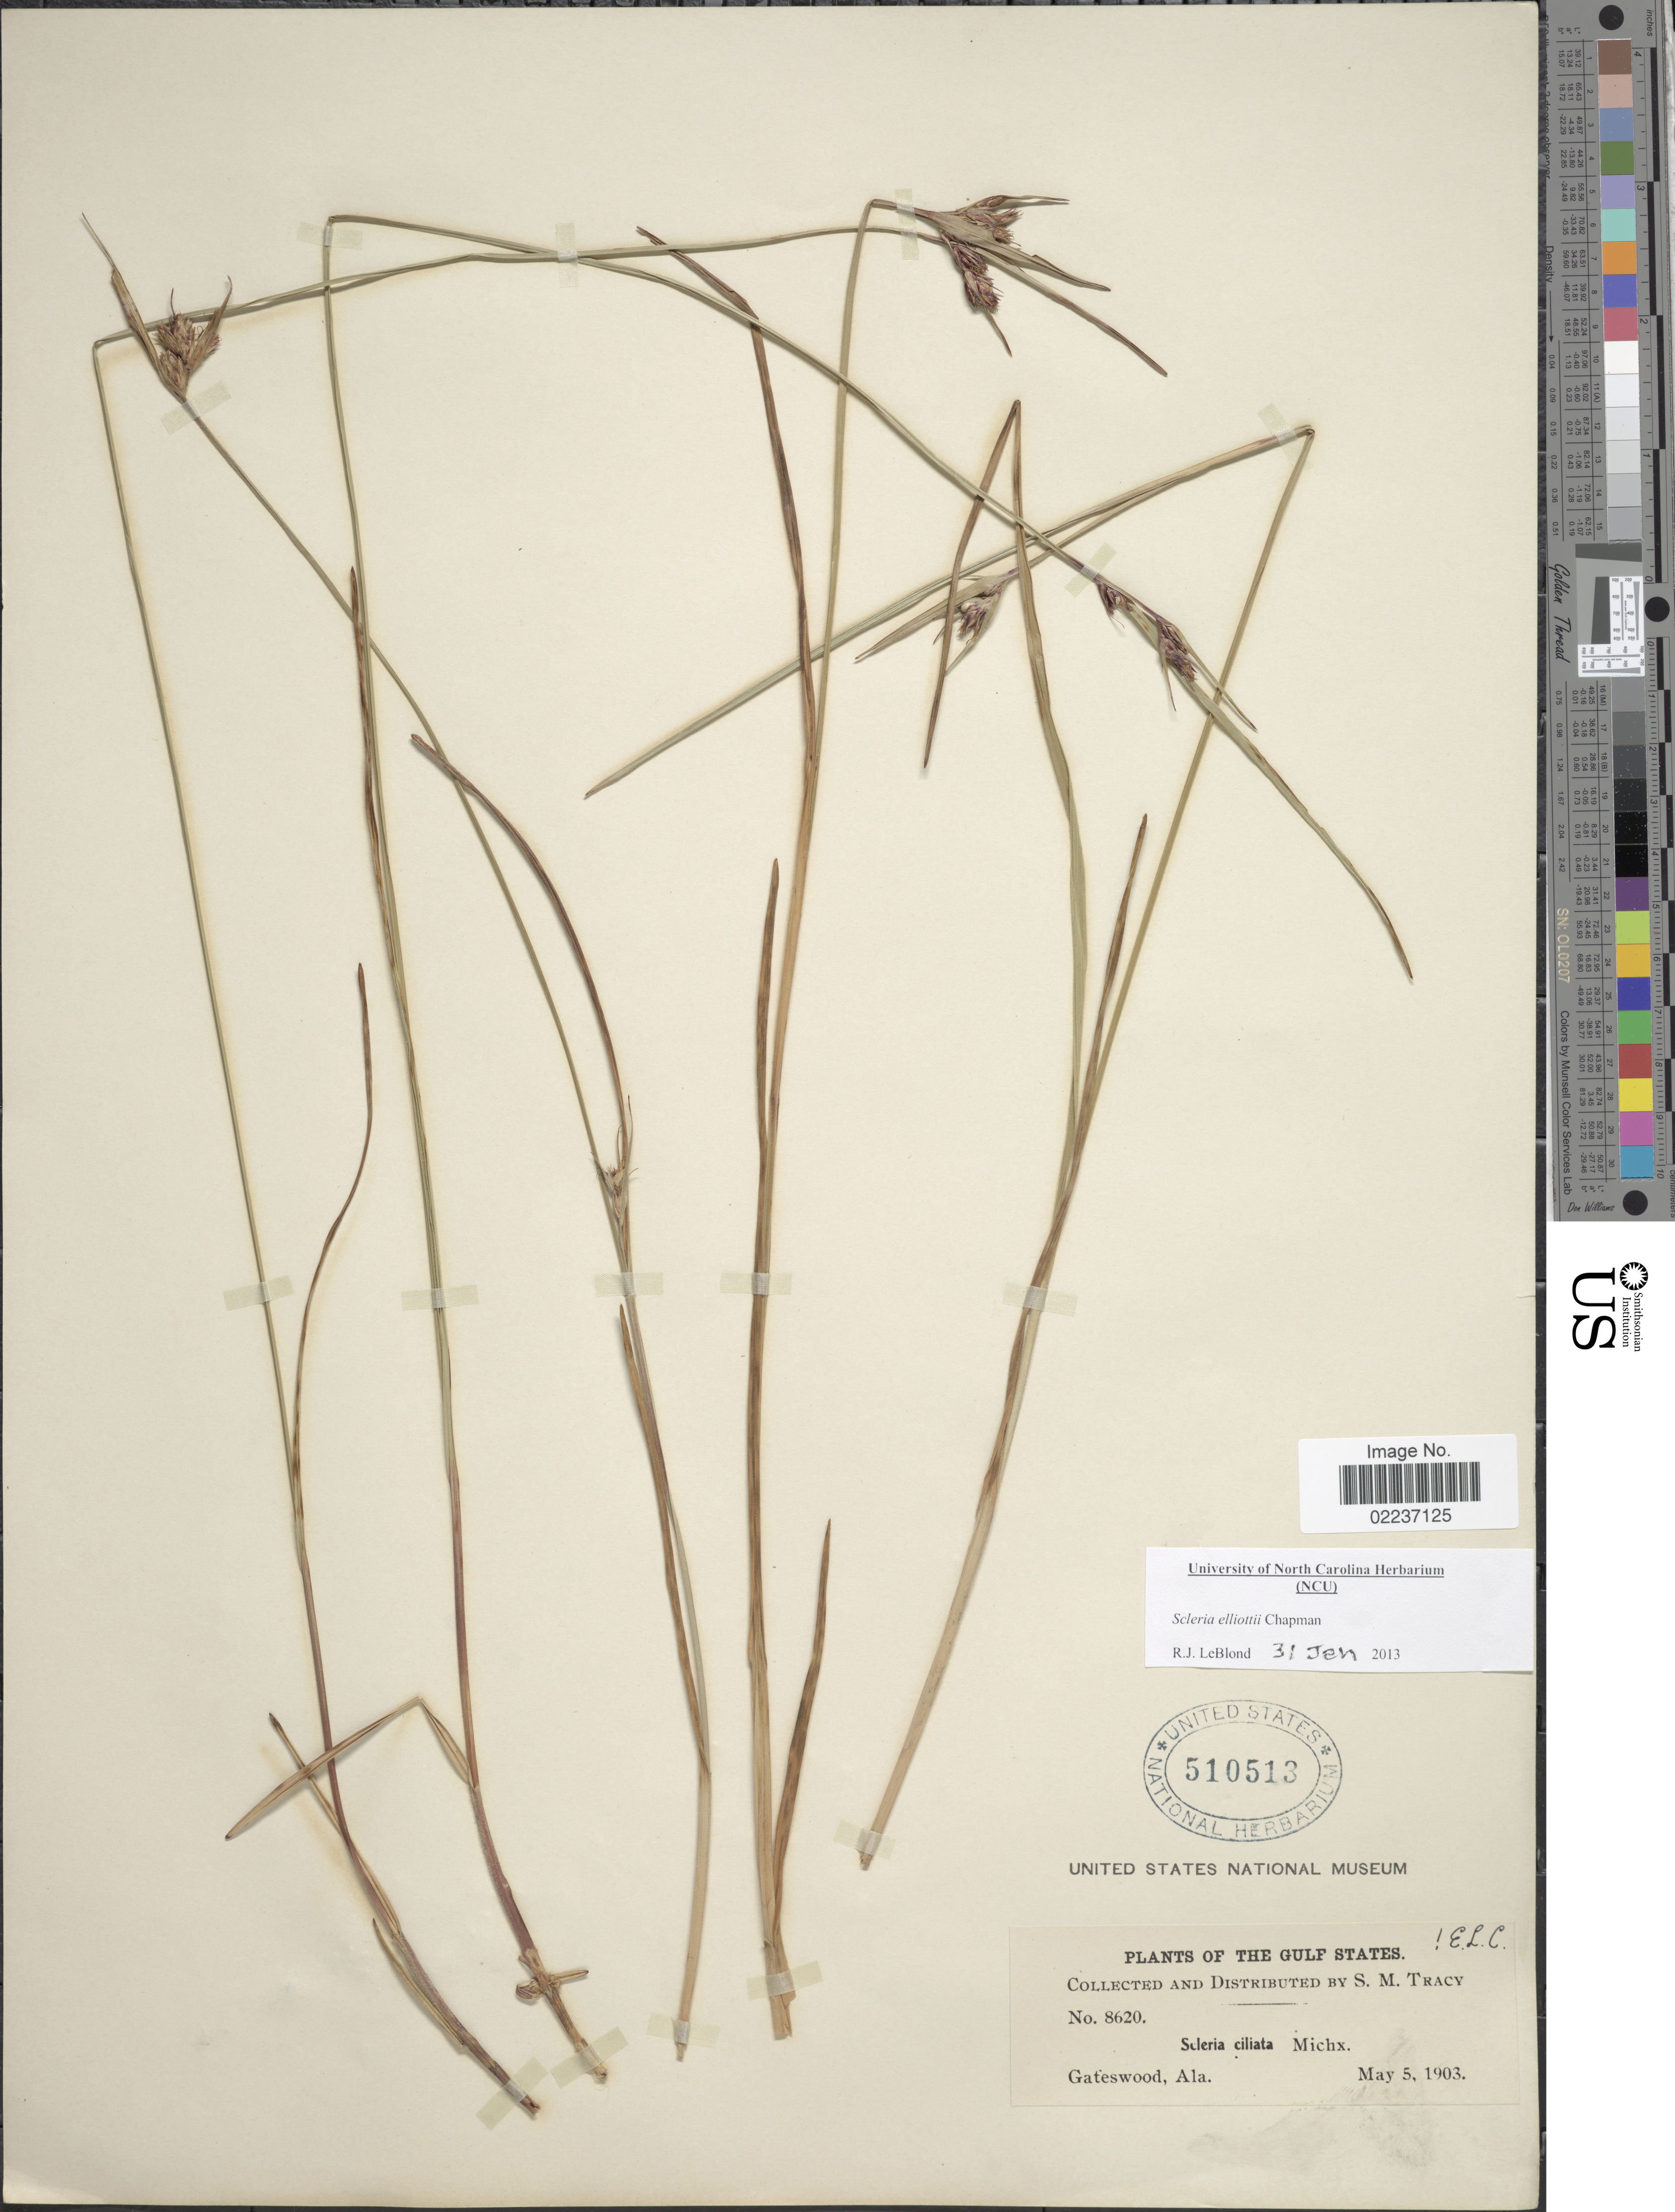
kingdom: Plantae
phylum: Tracheophyta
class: Liliopsida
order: Poales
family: Cyperaceae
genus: Scleria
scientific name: Scleria ciliata var. elliottii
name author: (Chapm.) Fernald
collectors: S. M. Tracy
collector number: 8620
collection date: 1903-05-05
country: United States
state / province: Alabama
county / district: Baldwin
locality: Gulf States, Gateswood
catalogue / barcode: US 510513